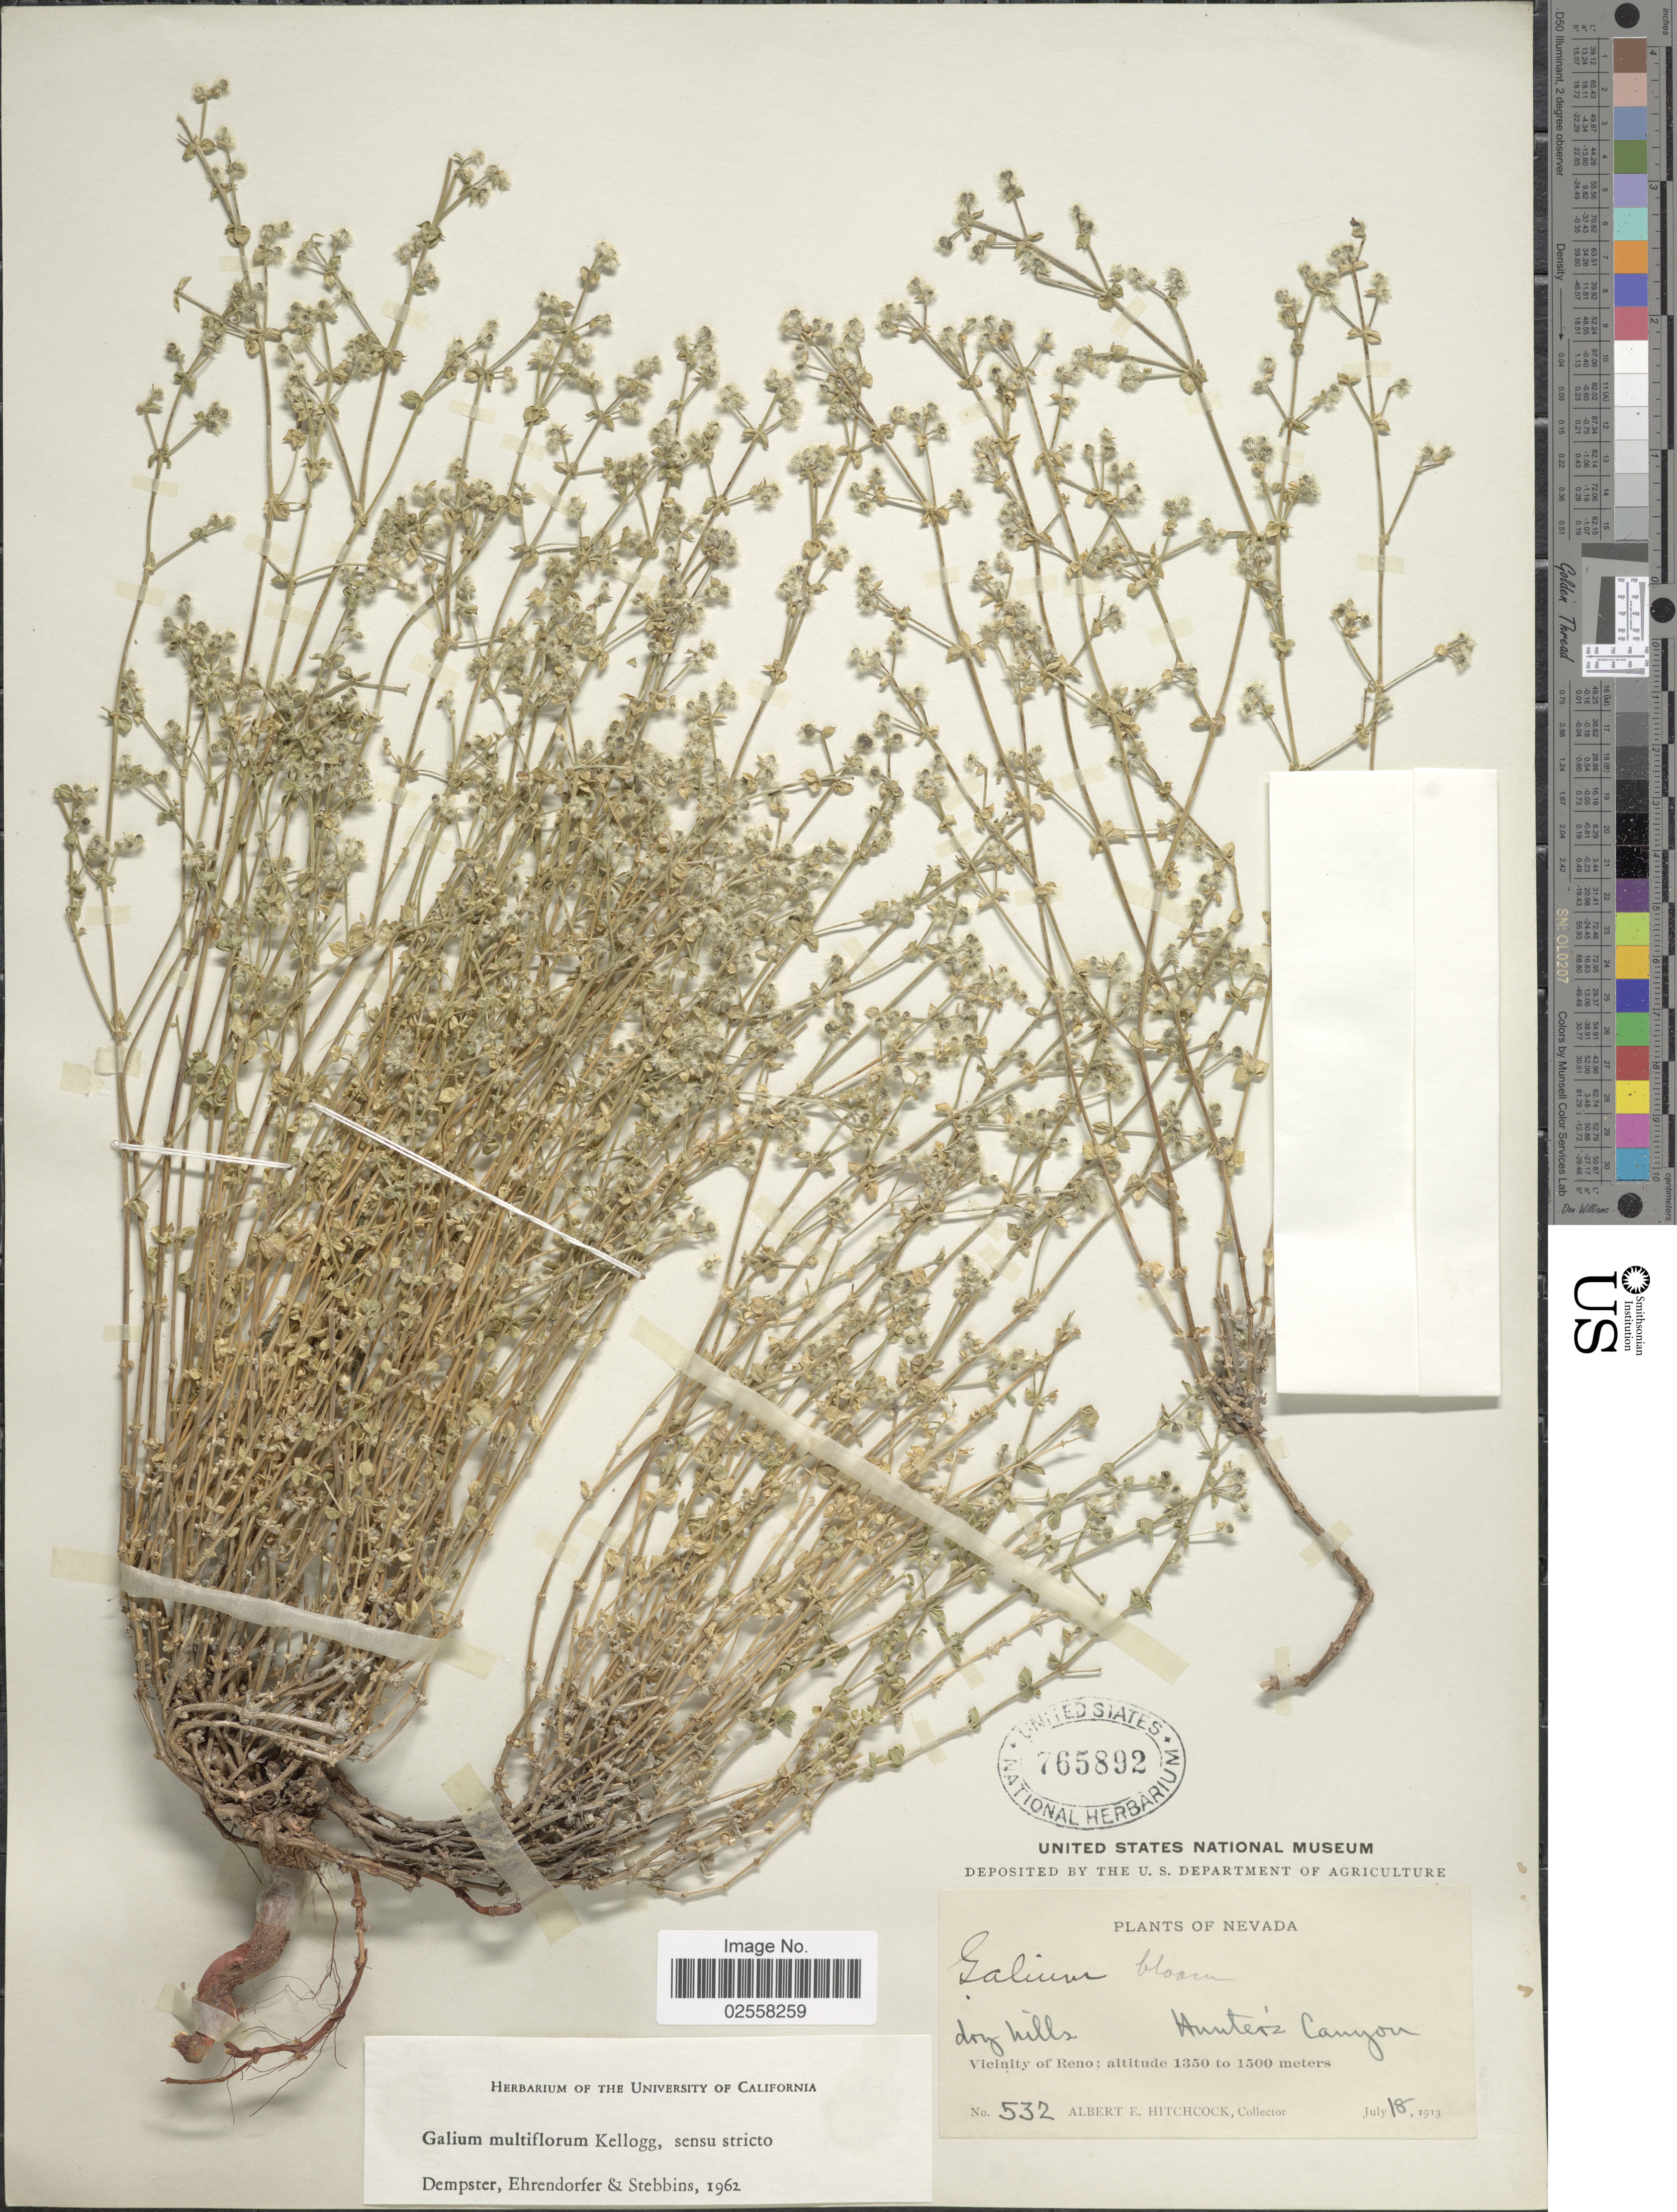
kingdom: Plantae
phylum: Tracheophyta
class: Magnoliopsida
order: Gentianales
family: Rubiaceae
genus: Galium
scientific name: Galium multiflorum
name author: Kellogg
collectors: A. Hitchcock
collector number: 532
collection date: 1913-07-18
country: United States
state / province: Nevada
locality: Hunters Canyon, Vicinity of Reno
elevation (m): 1350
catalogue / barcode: US 765892